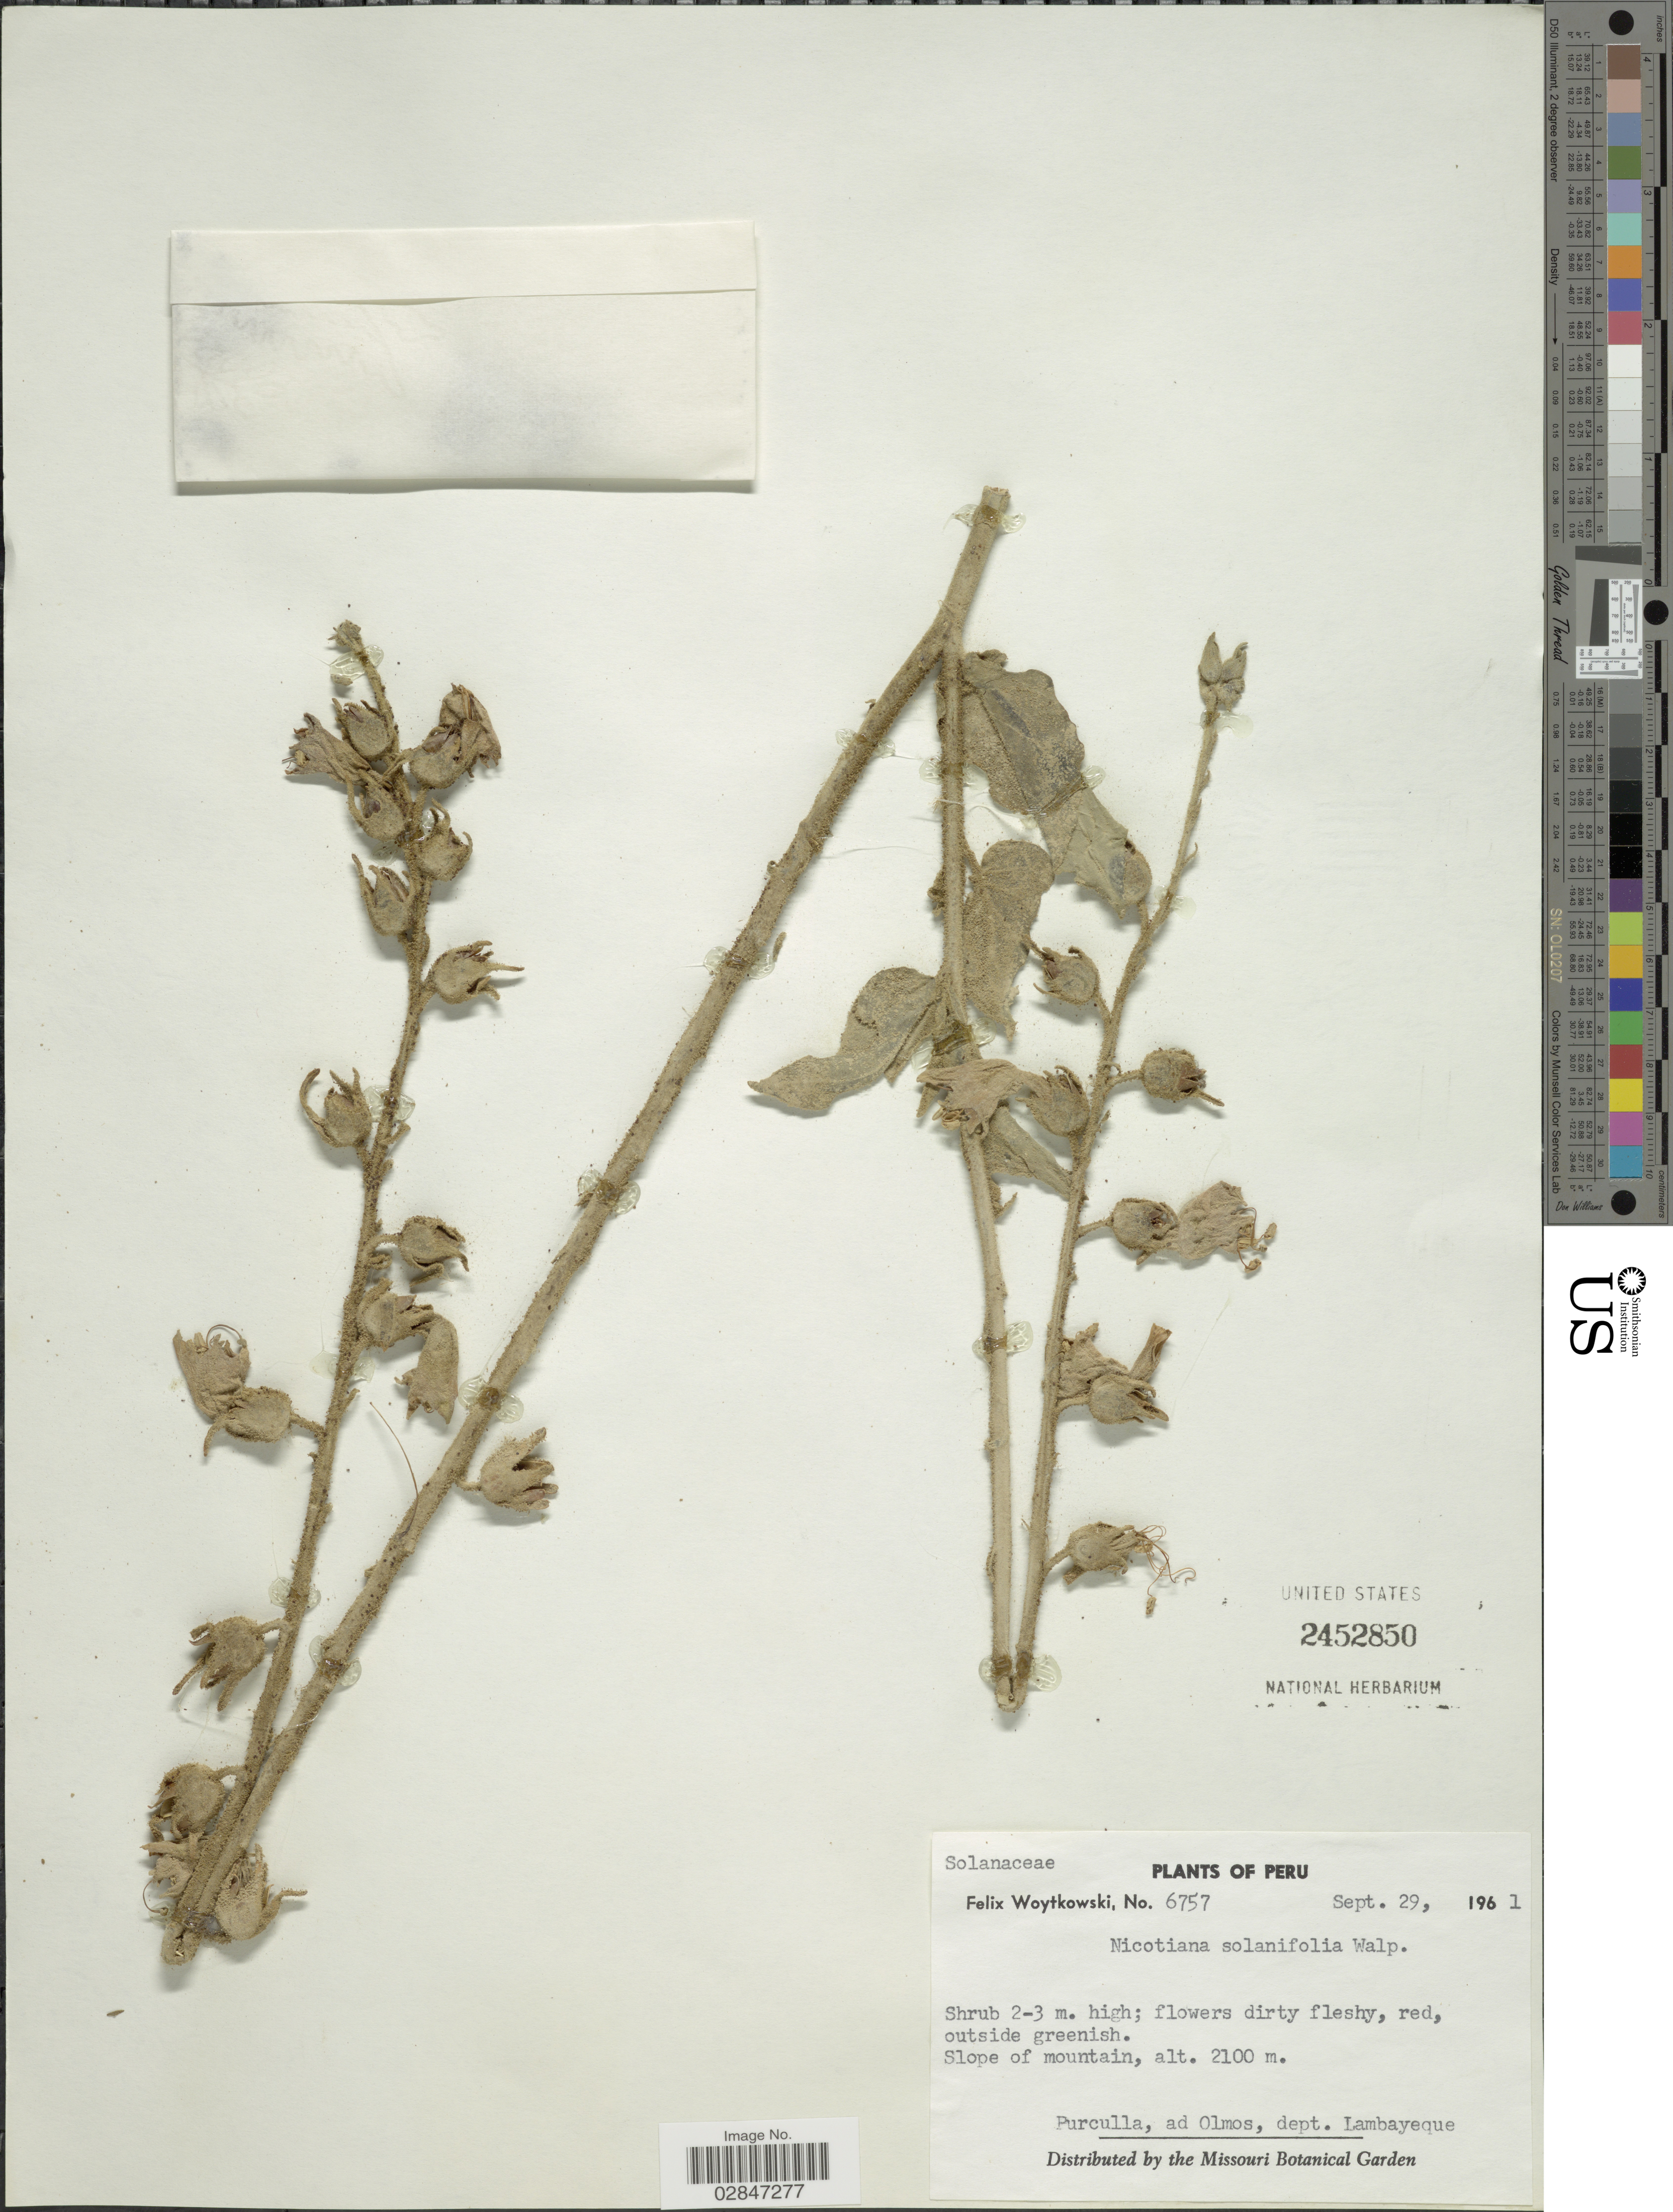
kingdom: Plantae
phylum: Tracheophyta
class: Magnoliopsida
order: Solanales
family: Solanaceae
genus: Nicotiana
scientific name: Nicotiana solanifolia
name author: Walp.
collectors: F. Woytkowski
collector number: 6757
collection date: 1961-09-29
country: Peru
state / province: Lambayeque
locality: Purculla, ad Olmos, dept. Lambayeque, Slope of mountain.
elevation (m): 2100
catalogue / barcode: US 2452850